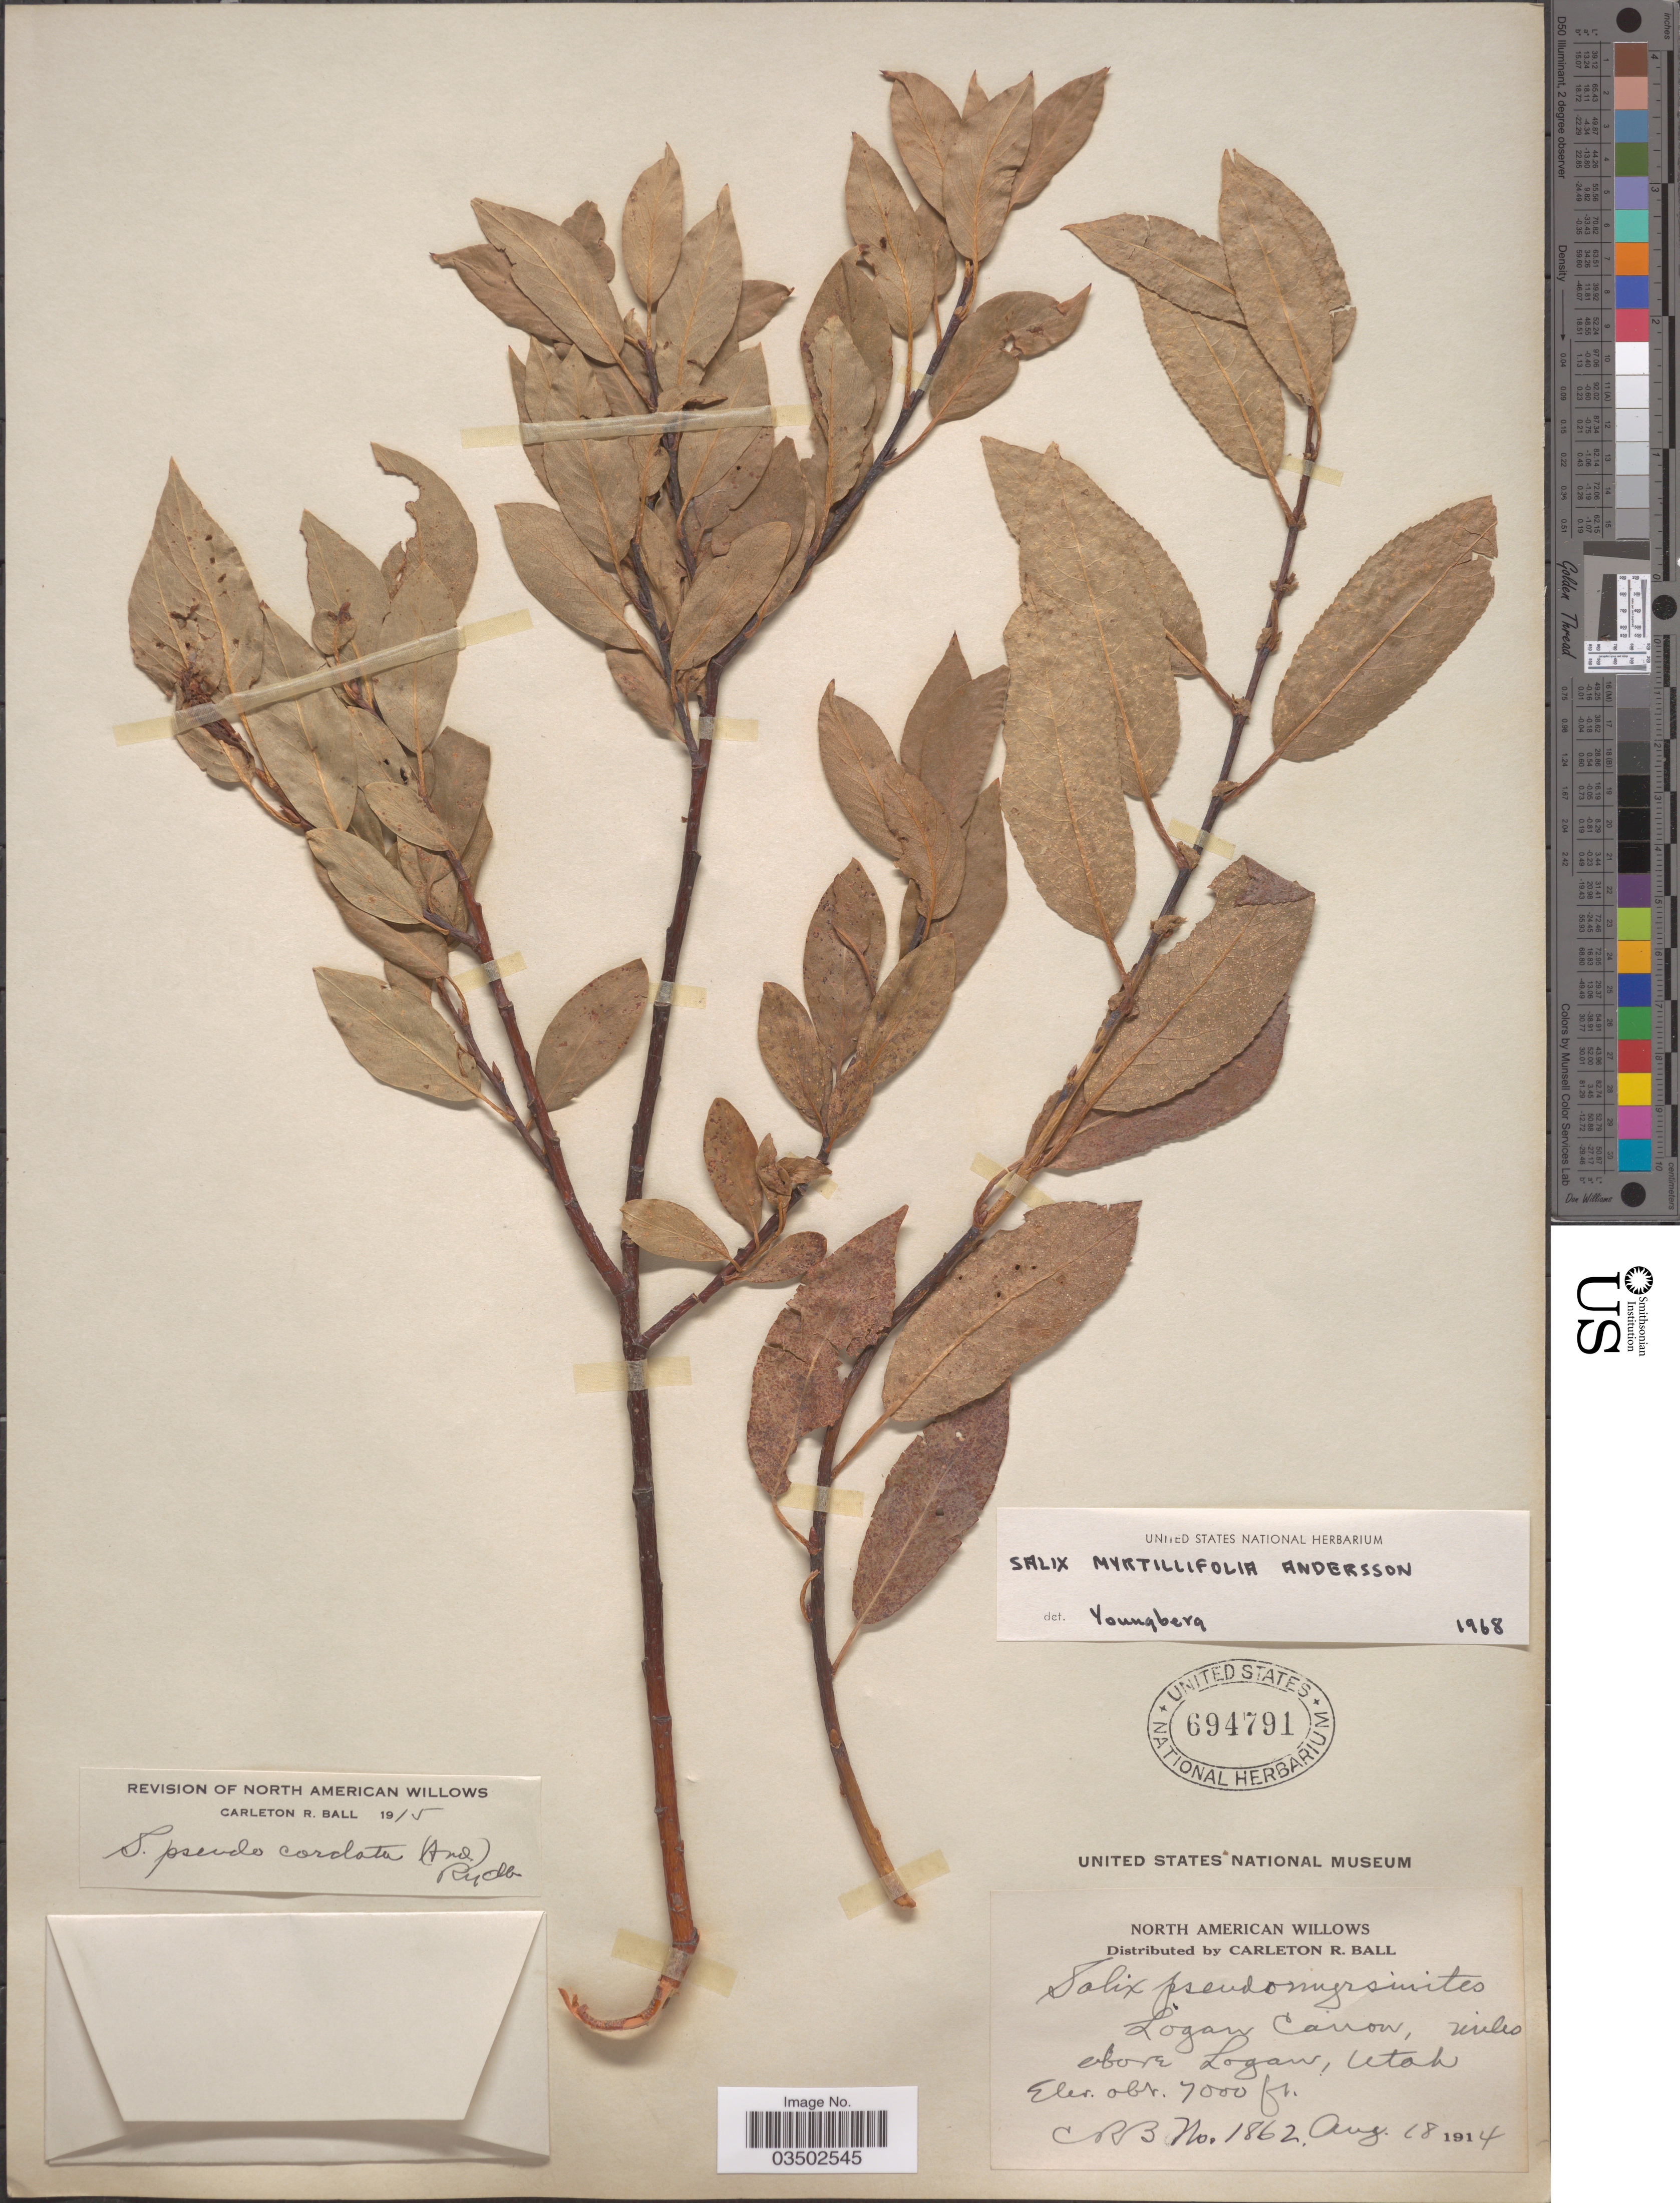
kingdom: Plantae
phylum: Tracheophyta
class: Magnoliopsida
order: Malpighiales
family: Salicaceae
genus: Salix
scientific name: Salix pseudocordata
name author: (Andersson) Andersson ex Rydb.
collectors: C. R. Ball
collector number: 1862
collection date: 1914-08-18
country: United States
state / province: Utah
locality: Logan Canon, miles above Logan.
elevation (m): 2134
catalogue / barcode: US 694791